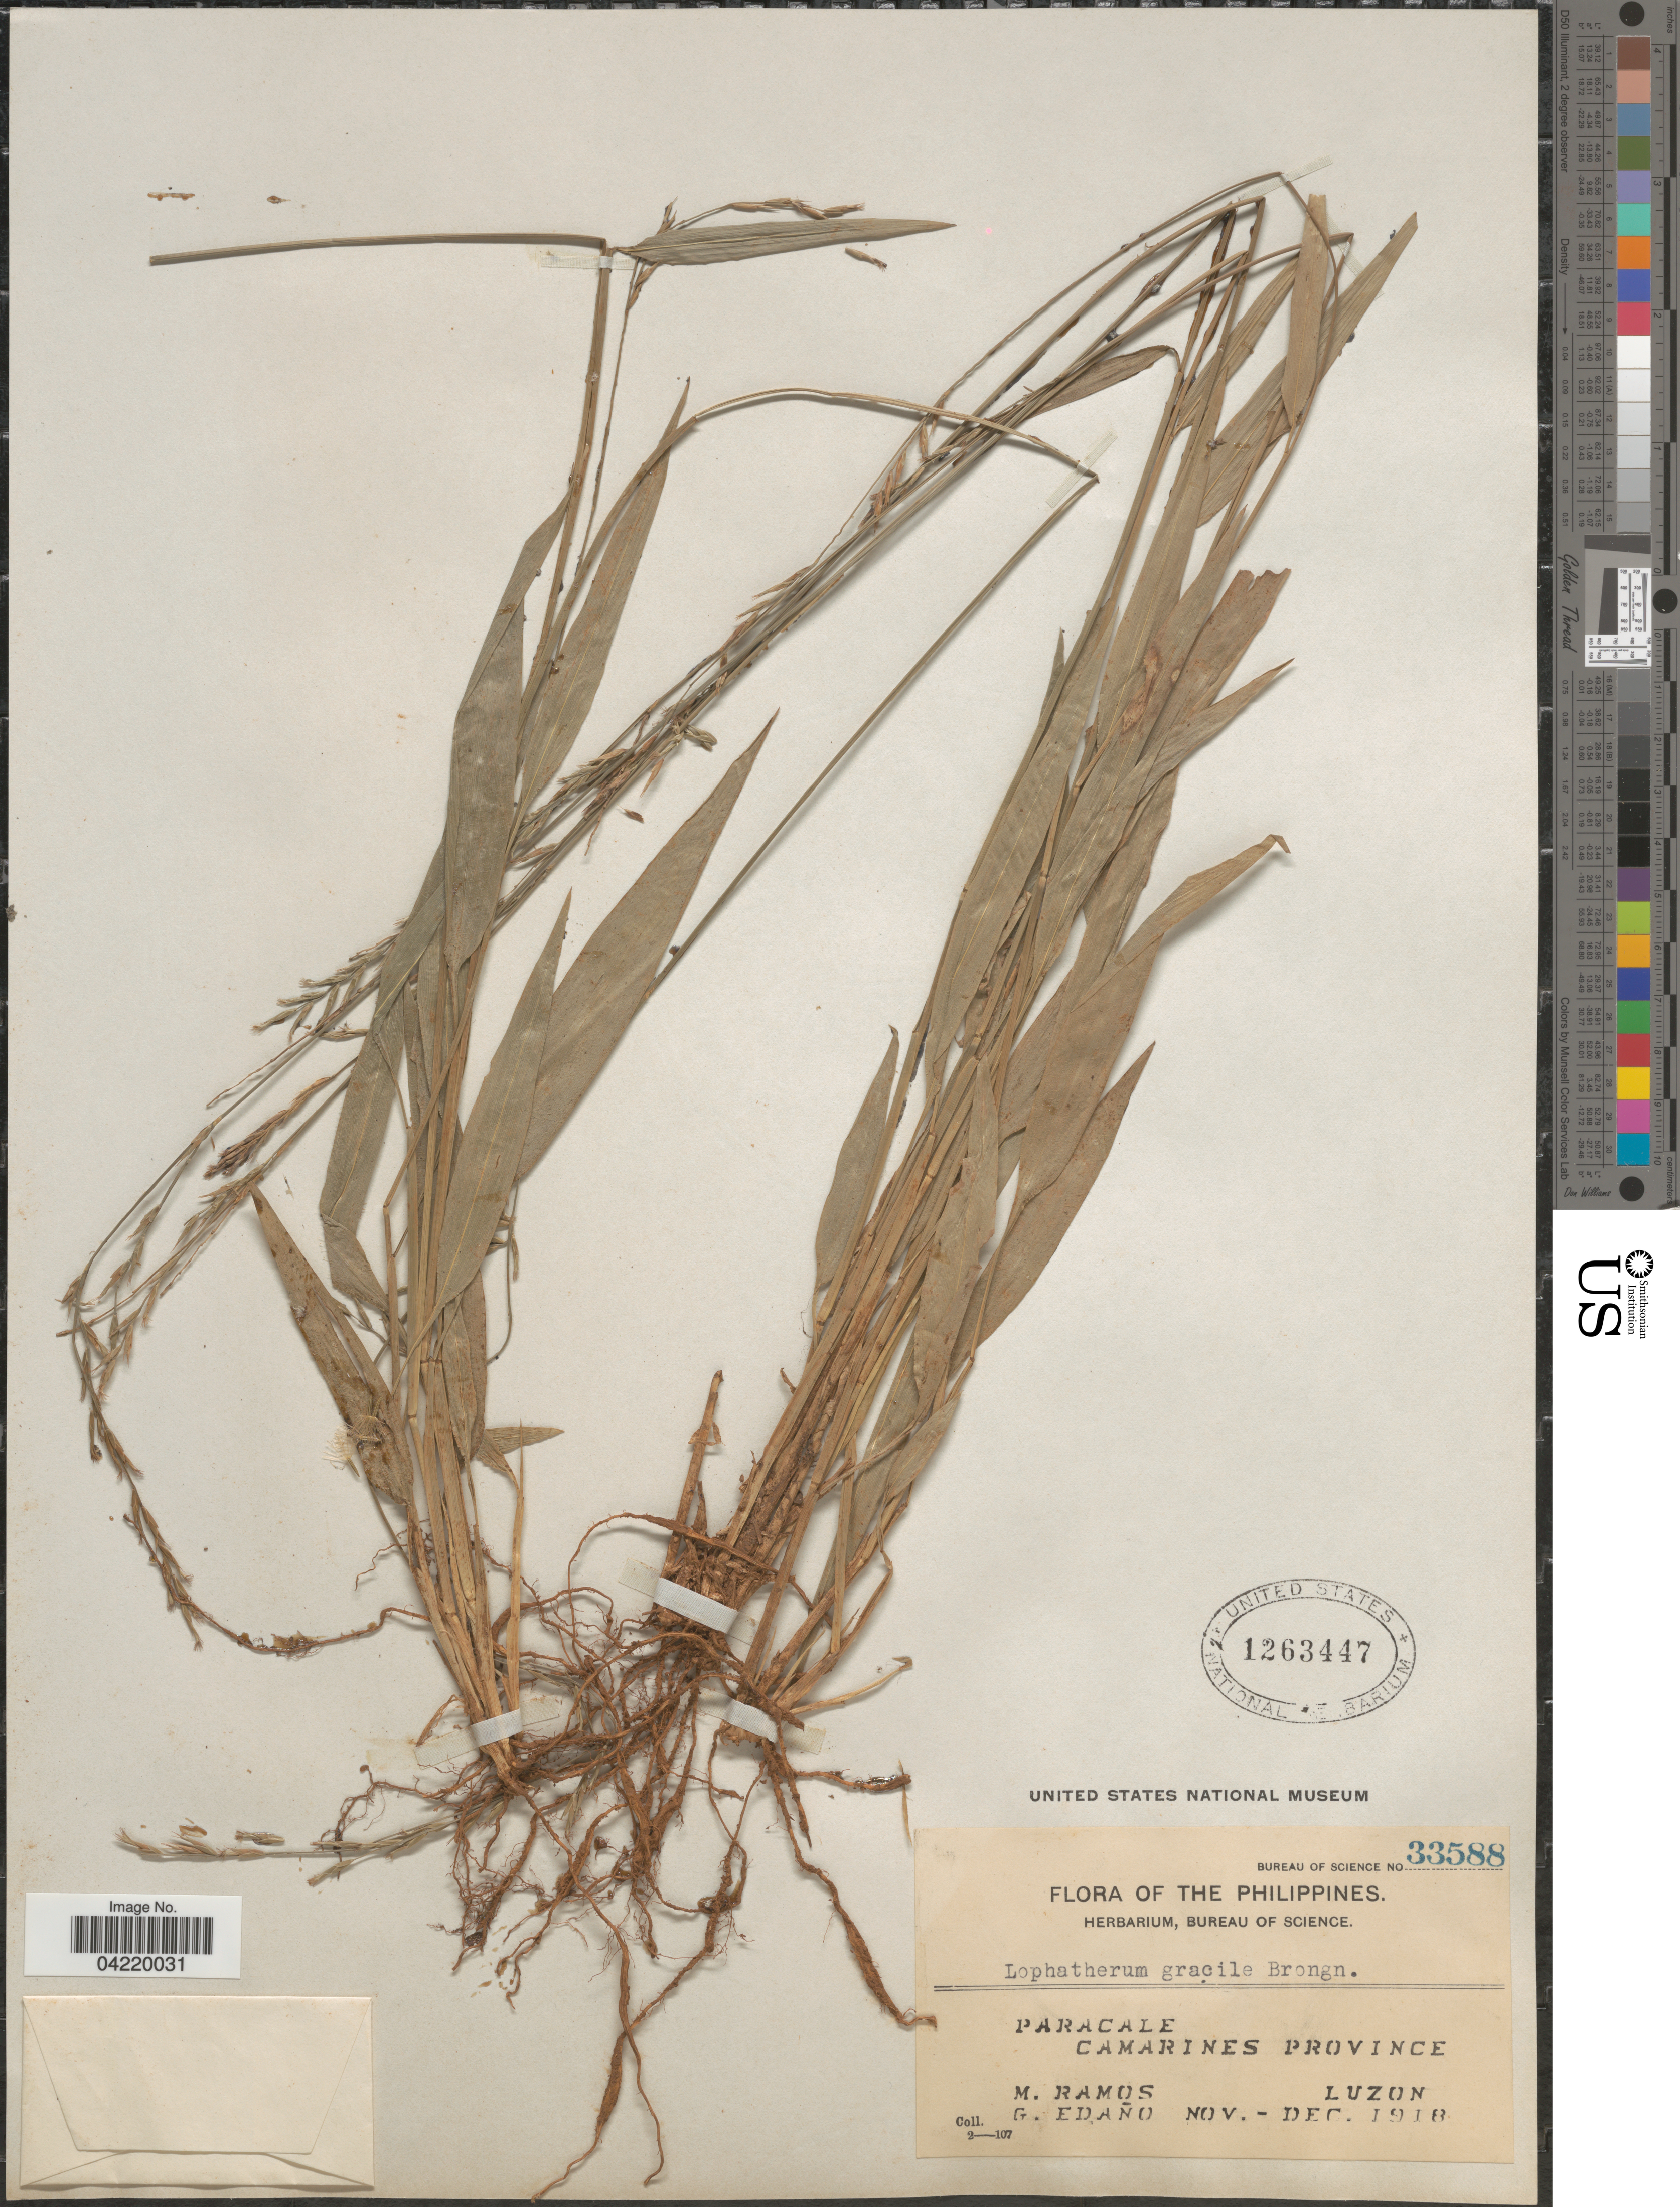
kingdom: Plantae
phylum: Tracheophyta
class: Liliopsida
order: Poales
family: Poaceae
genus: Lophatherum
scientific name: Lophatherum gracile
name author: Brongn.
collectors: M. Ramos & G. Edaño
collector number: Bureau of Science 33588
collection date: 1918-11/1918-12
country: Philippines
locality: Paracale, Camarines Province, Luzon.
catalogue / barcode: US 1263447